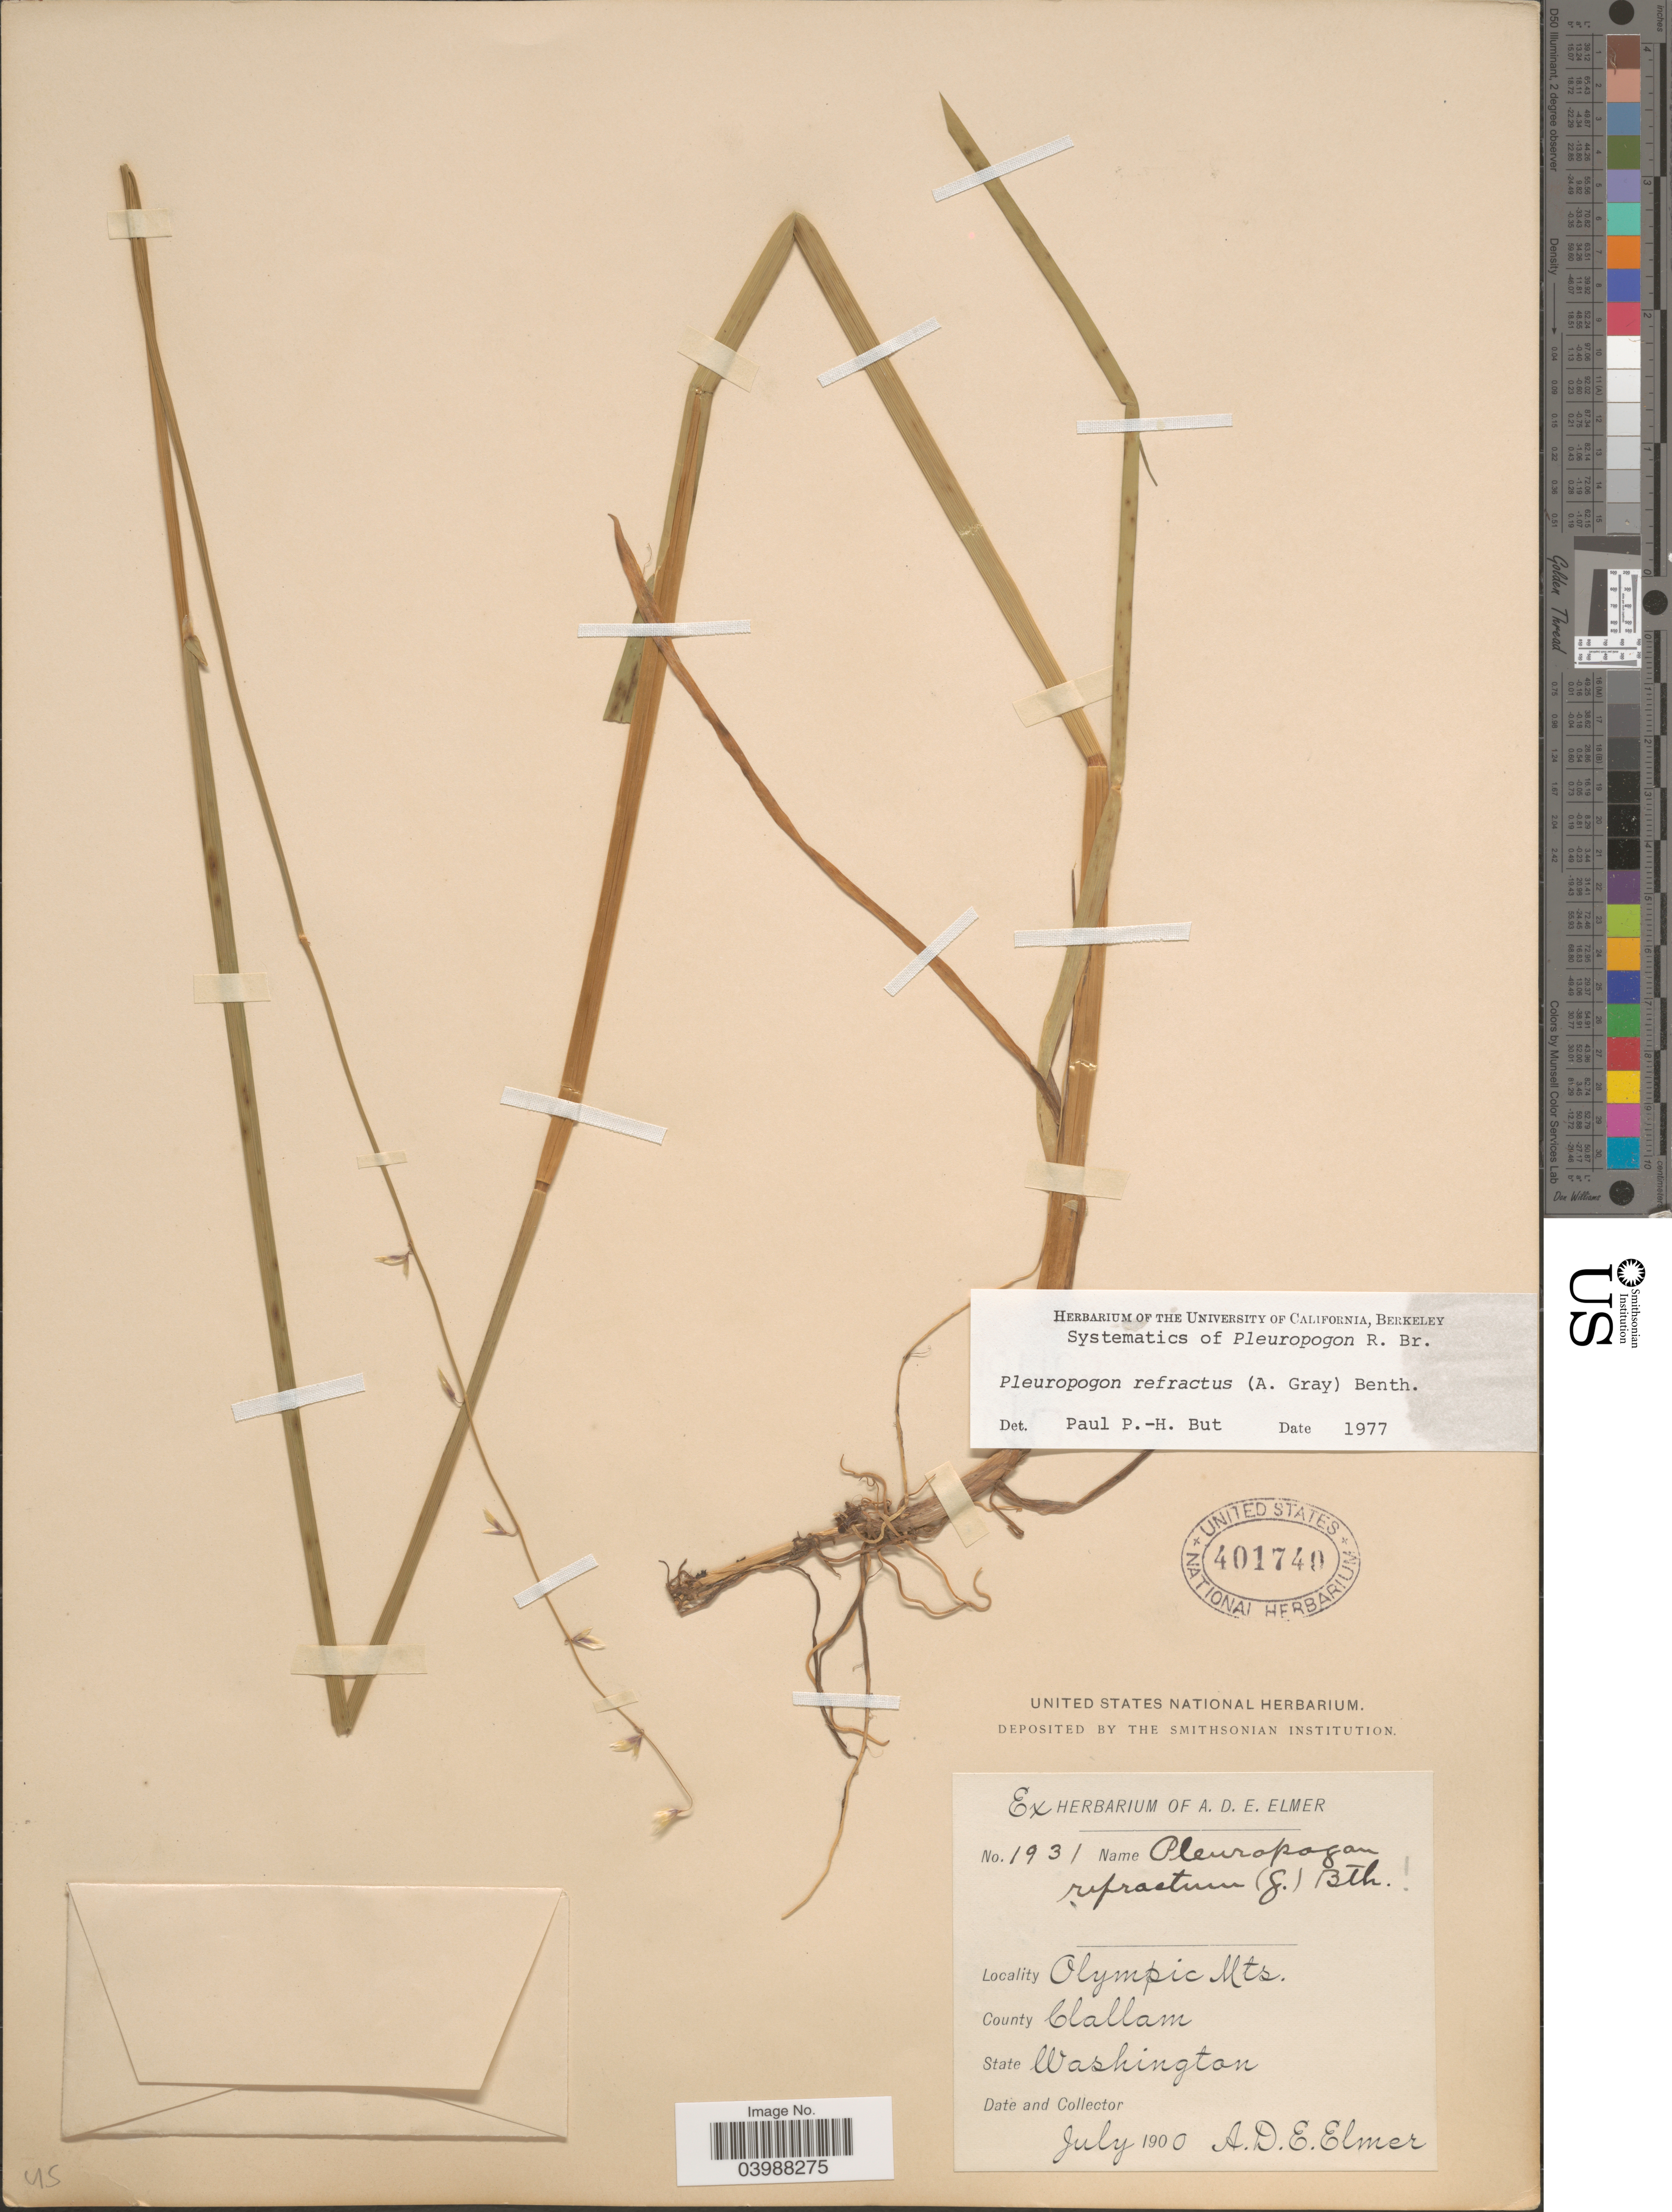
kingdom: Plantae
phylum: Tracheophyta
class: Liliopsida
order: Poales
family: Poaceae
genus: Pleuropogon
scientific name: Pleuropogon refractus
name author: (A. Gray) Benth.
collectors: A. D. E. Elmer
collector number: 1931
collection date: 1900-07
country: United States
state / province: Washington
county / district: Clallam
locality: Olympic Mts. County Clallam.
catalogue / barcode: US 401740